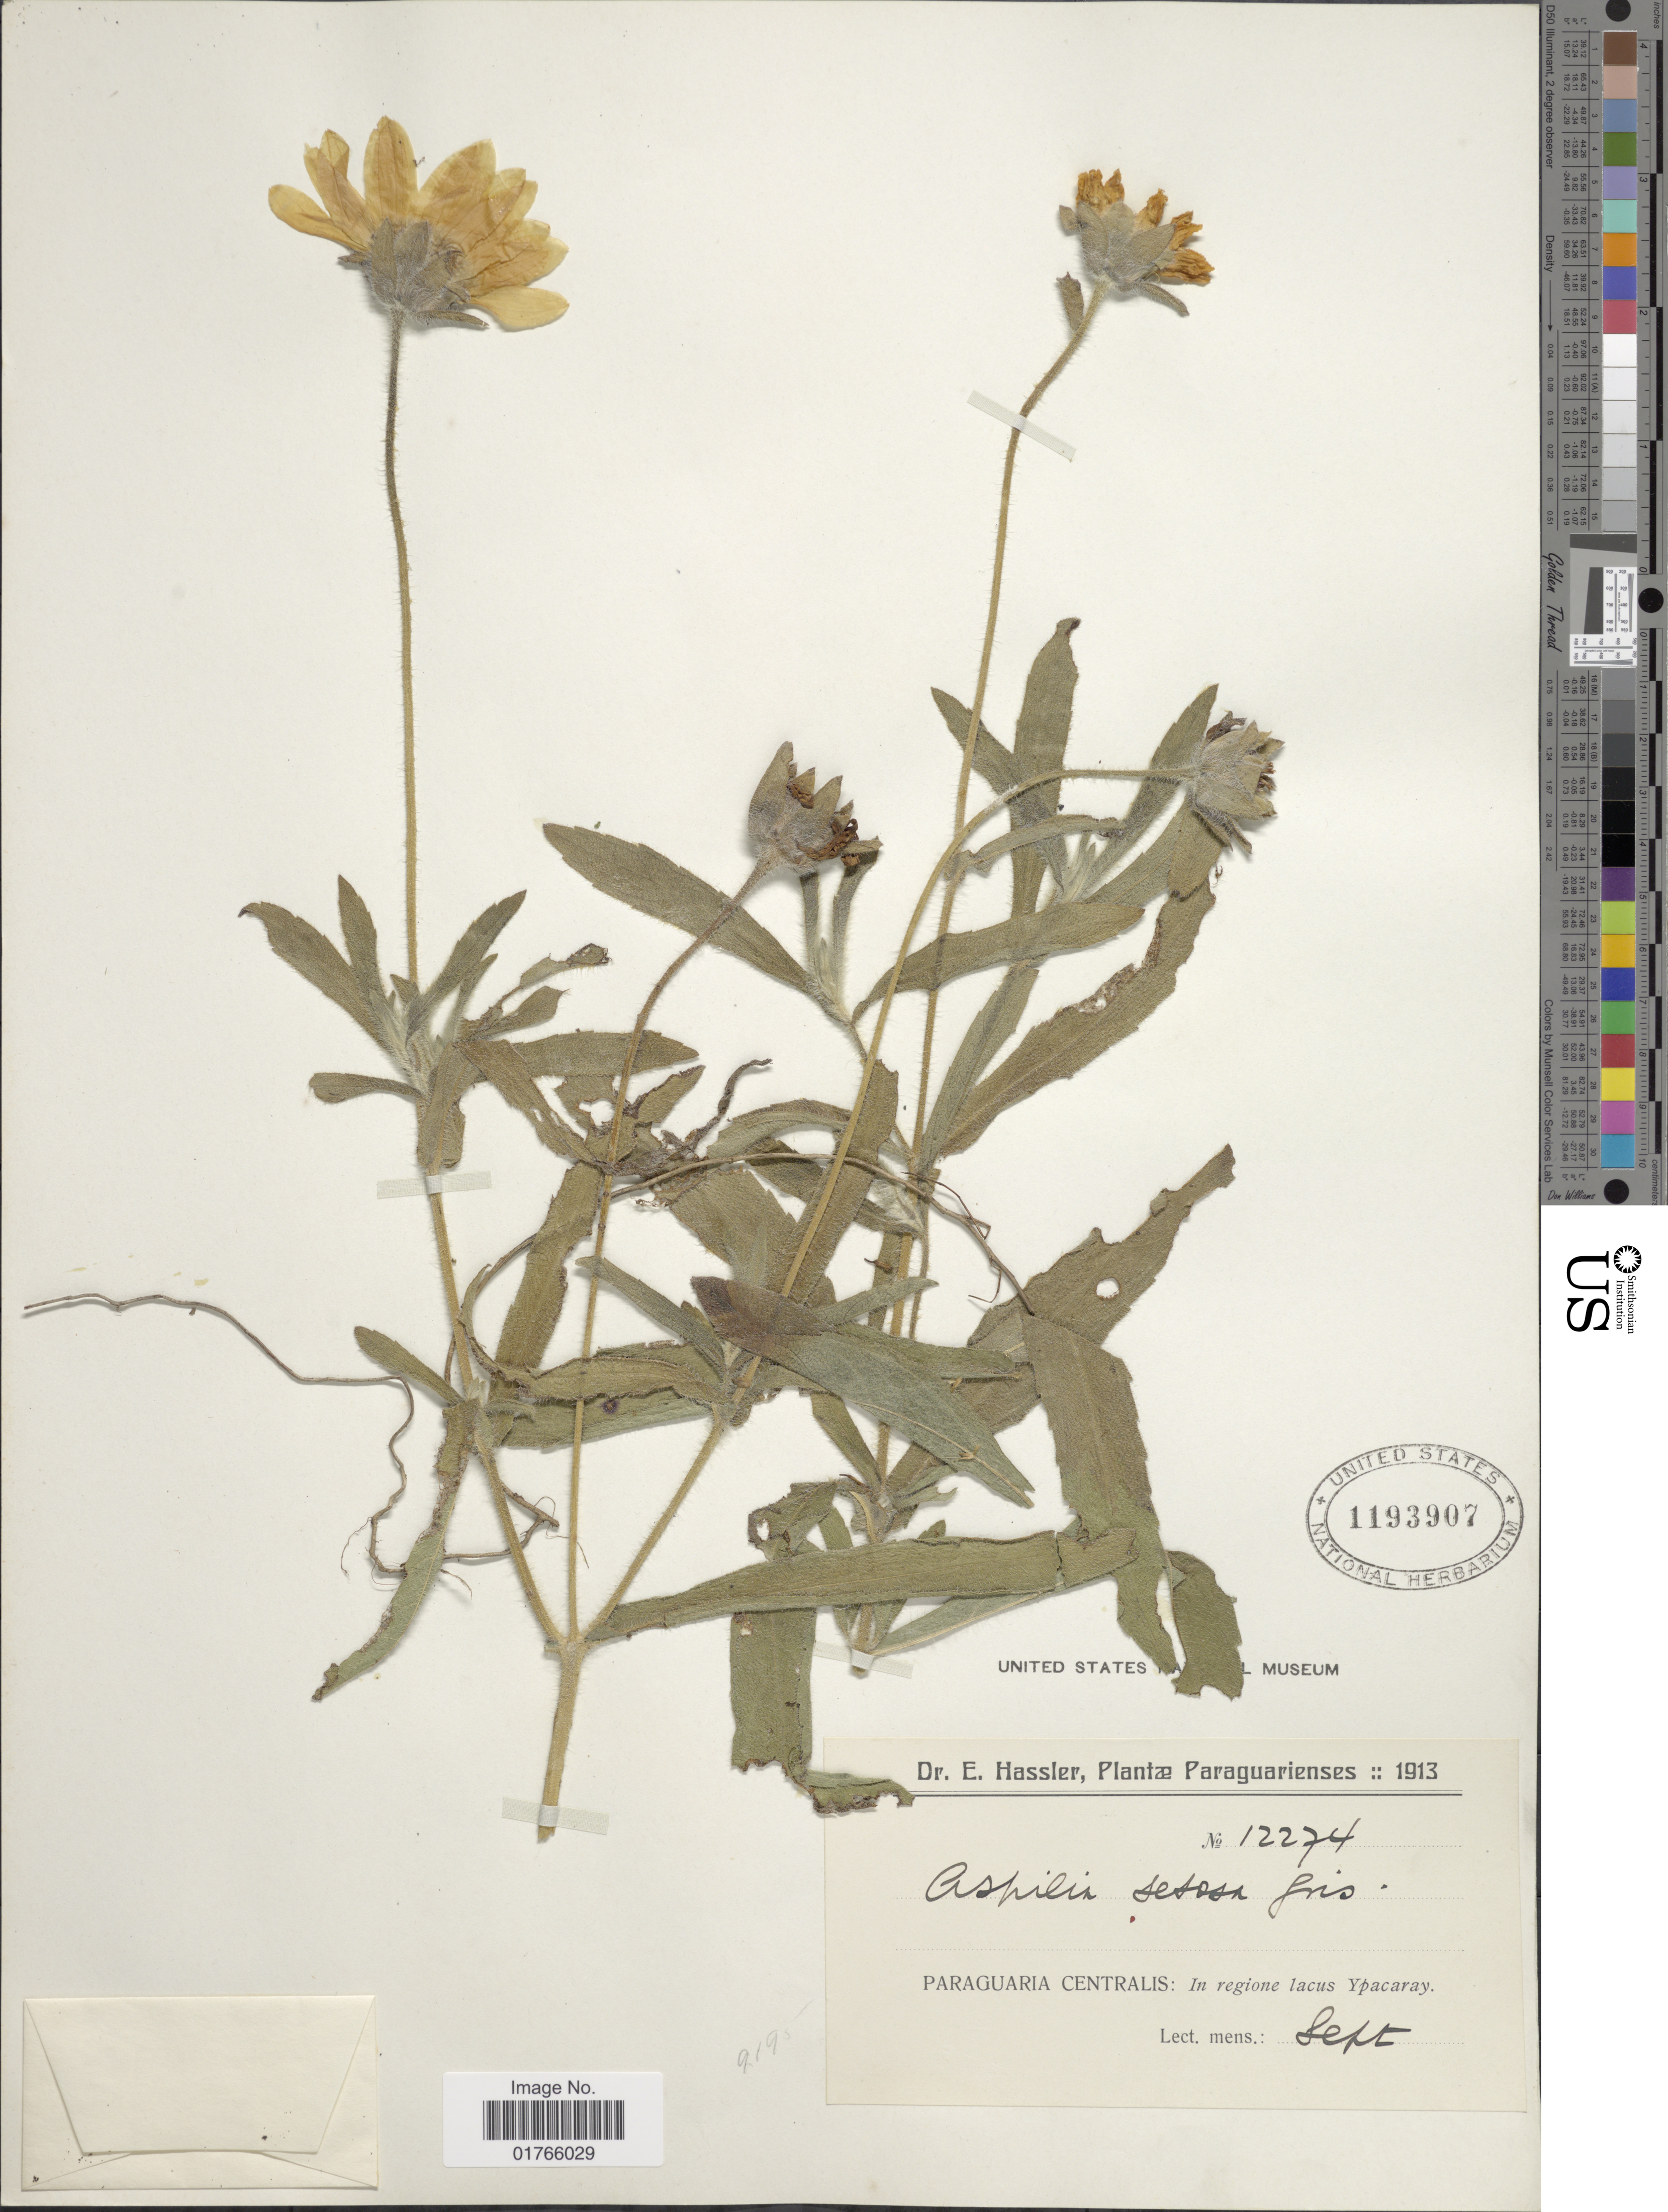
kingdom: Plantae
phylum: Tracheophyta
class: Magnoliopsida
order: Asterales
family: Asteraceae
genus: Aspilia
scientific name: Aspilia setosa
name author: Griseb.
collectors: E. Hassler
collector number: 12274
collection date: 1913-09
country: Paraguay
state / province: Paraguari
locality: Paraguaria Centralis, regione lacus Ypacaray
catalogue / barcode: US 1193907